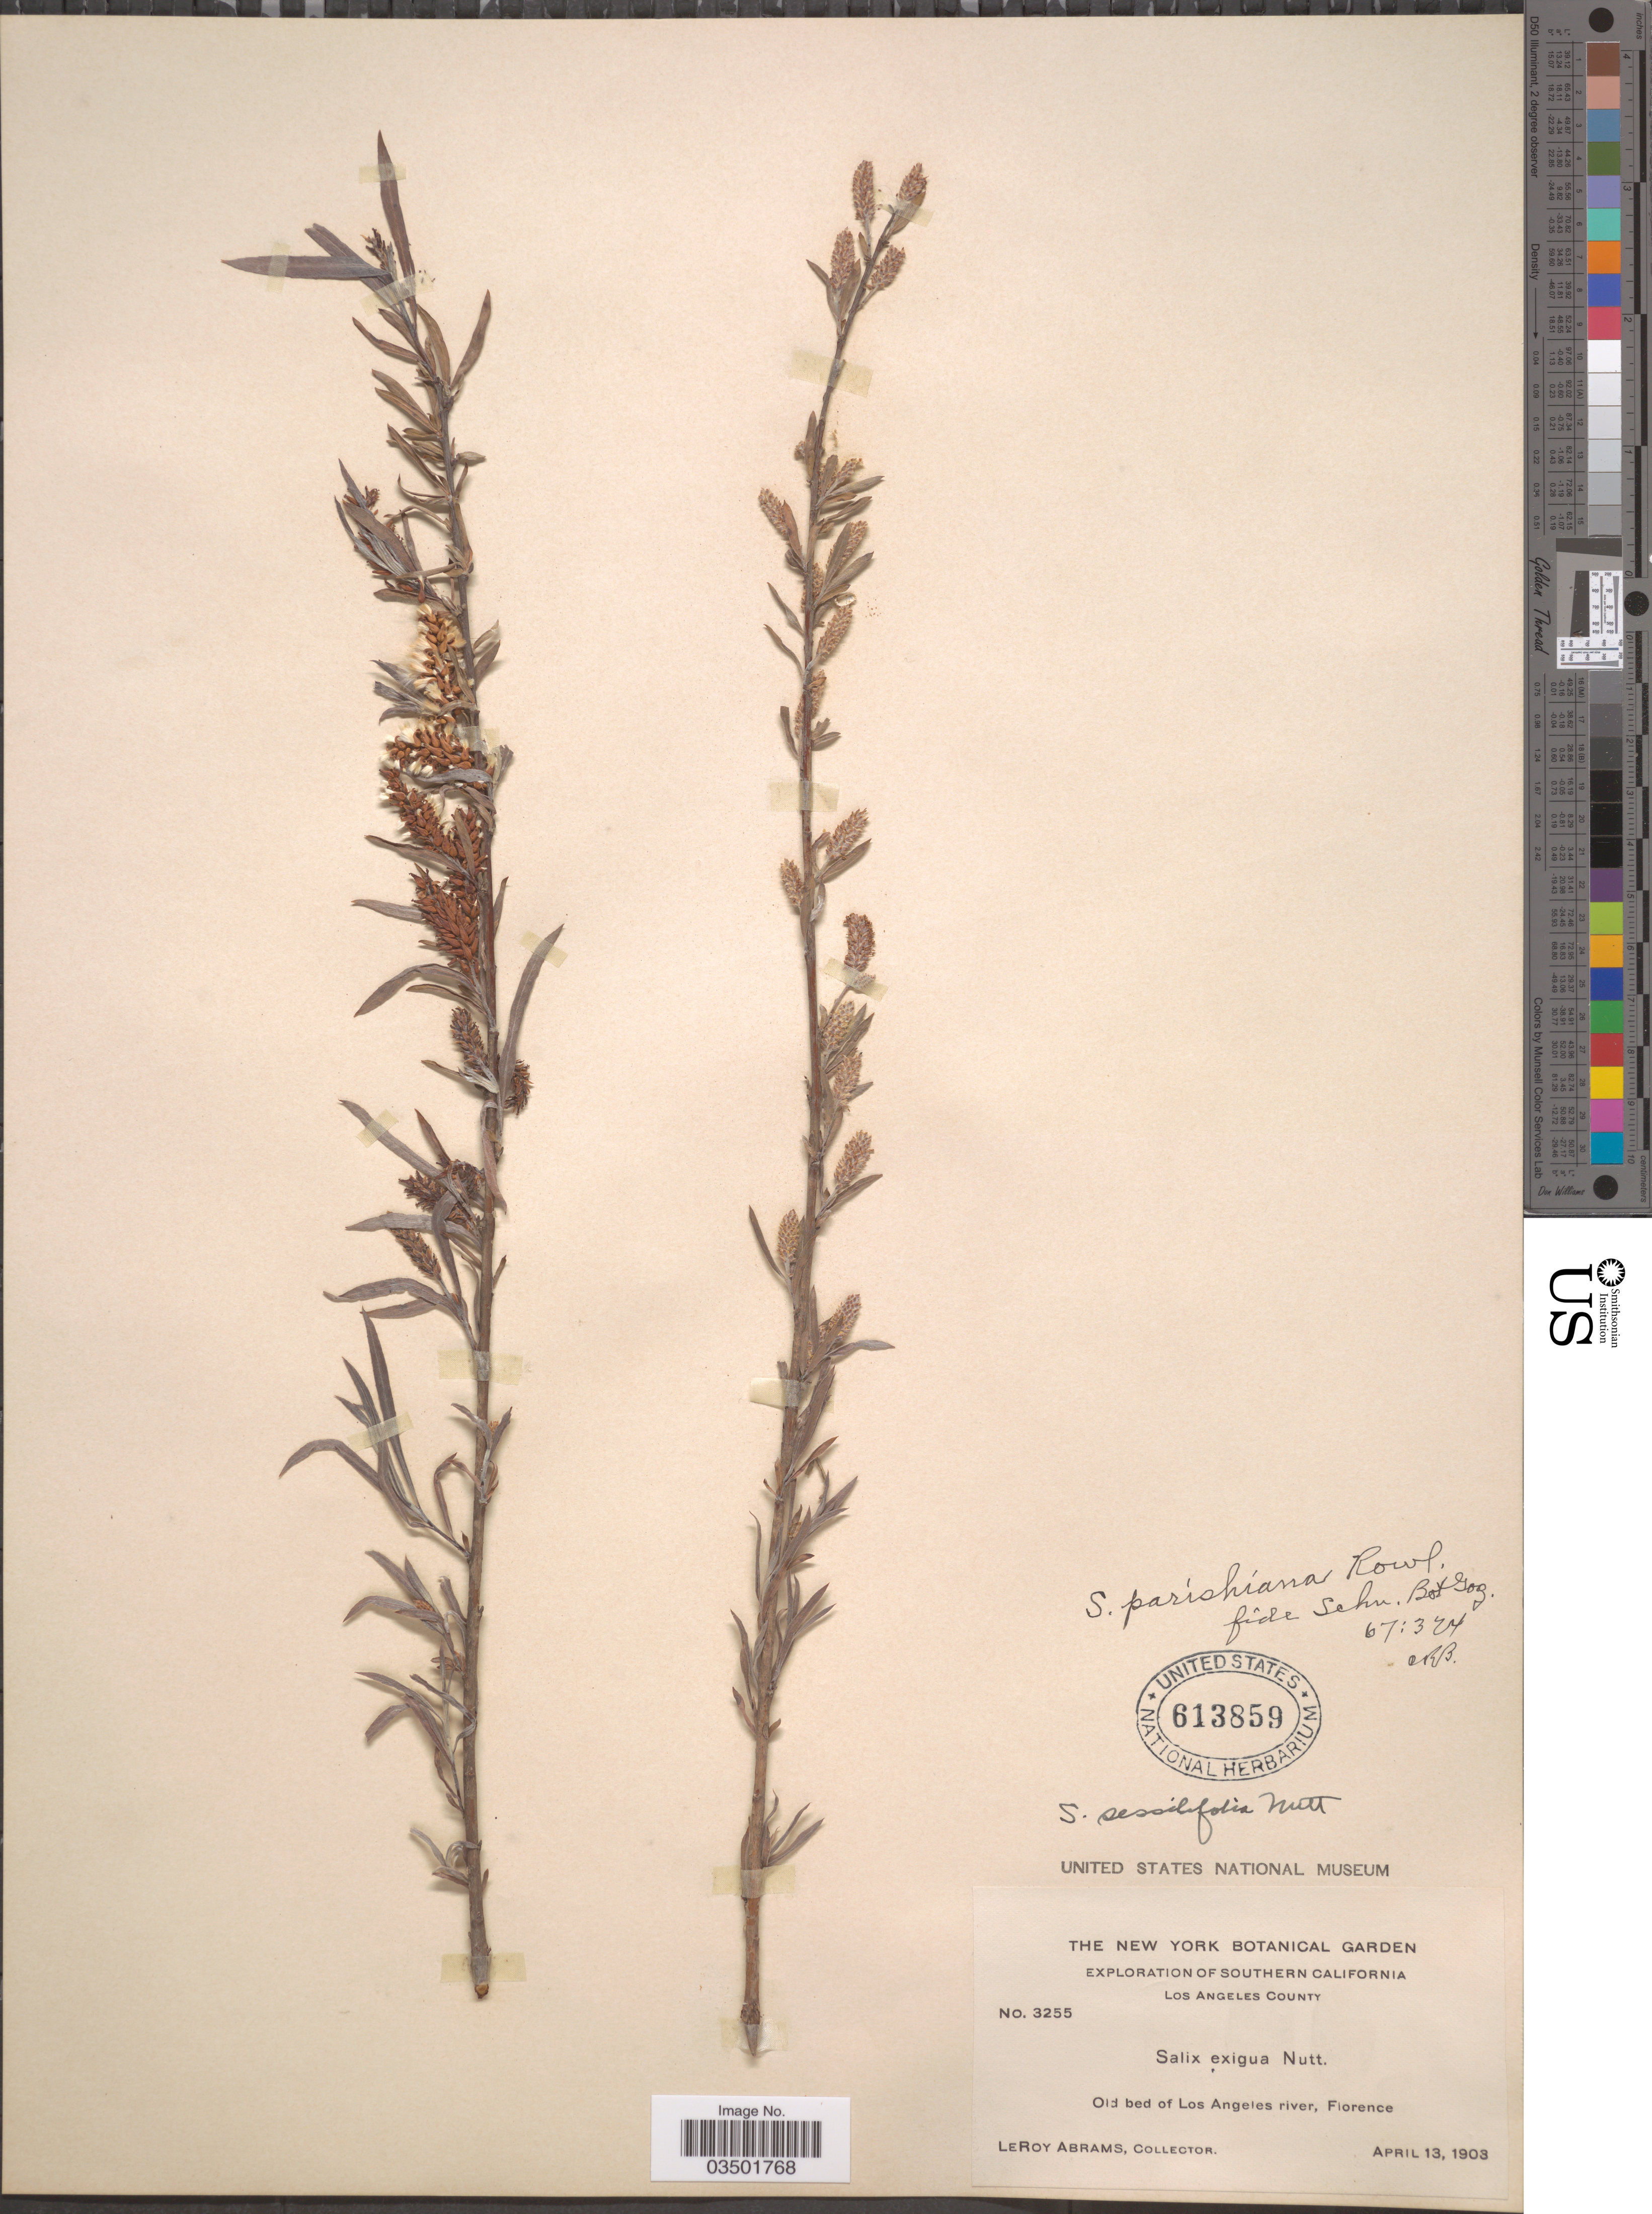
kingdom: Plantae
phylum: Tracheophyta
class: Magnoliopsida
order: Malpighiales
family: Salicaceae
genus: Salix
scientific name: Salix parishiana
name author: Rowlee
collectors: L. Abrams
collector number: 3255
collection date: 1903-04-13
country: United States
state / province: California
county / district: Los Angeles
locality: Southern California. Los Angeles County. Old bed of Los Angeles river, Florence.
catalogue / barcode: US 613859